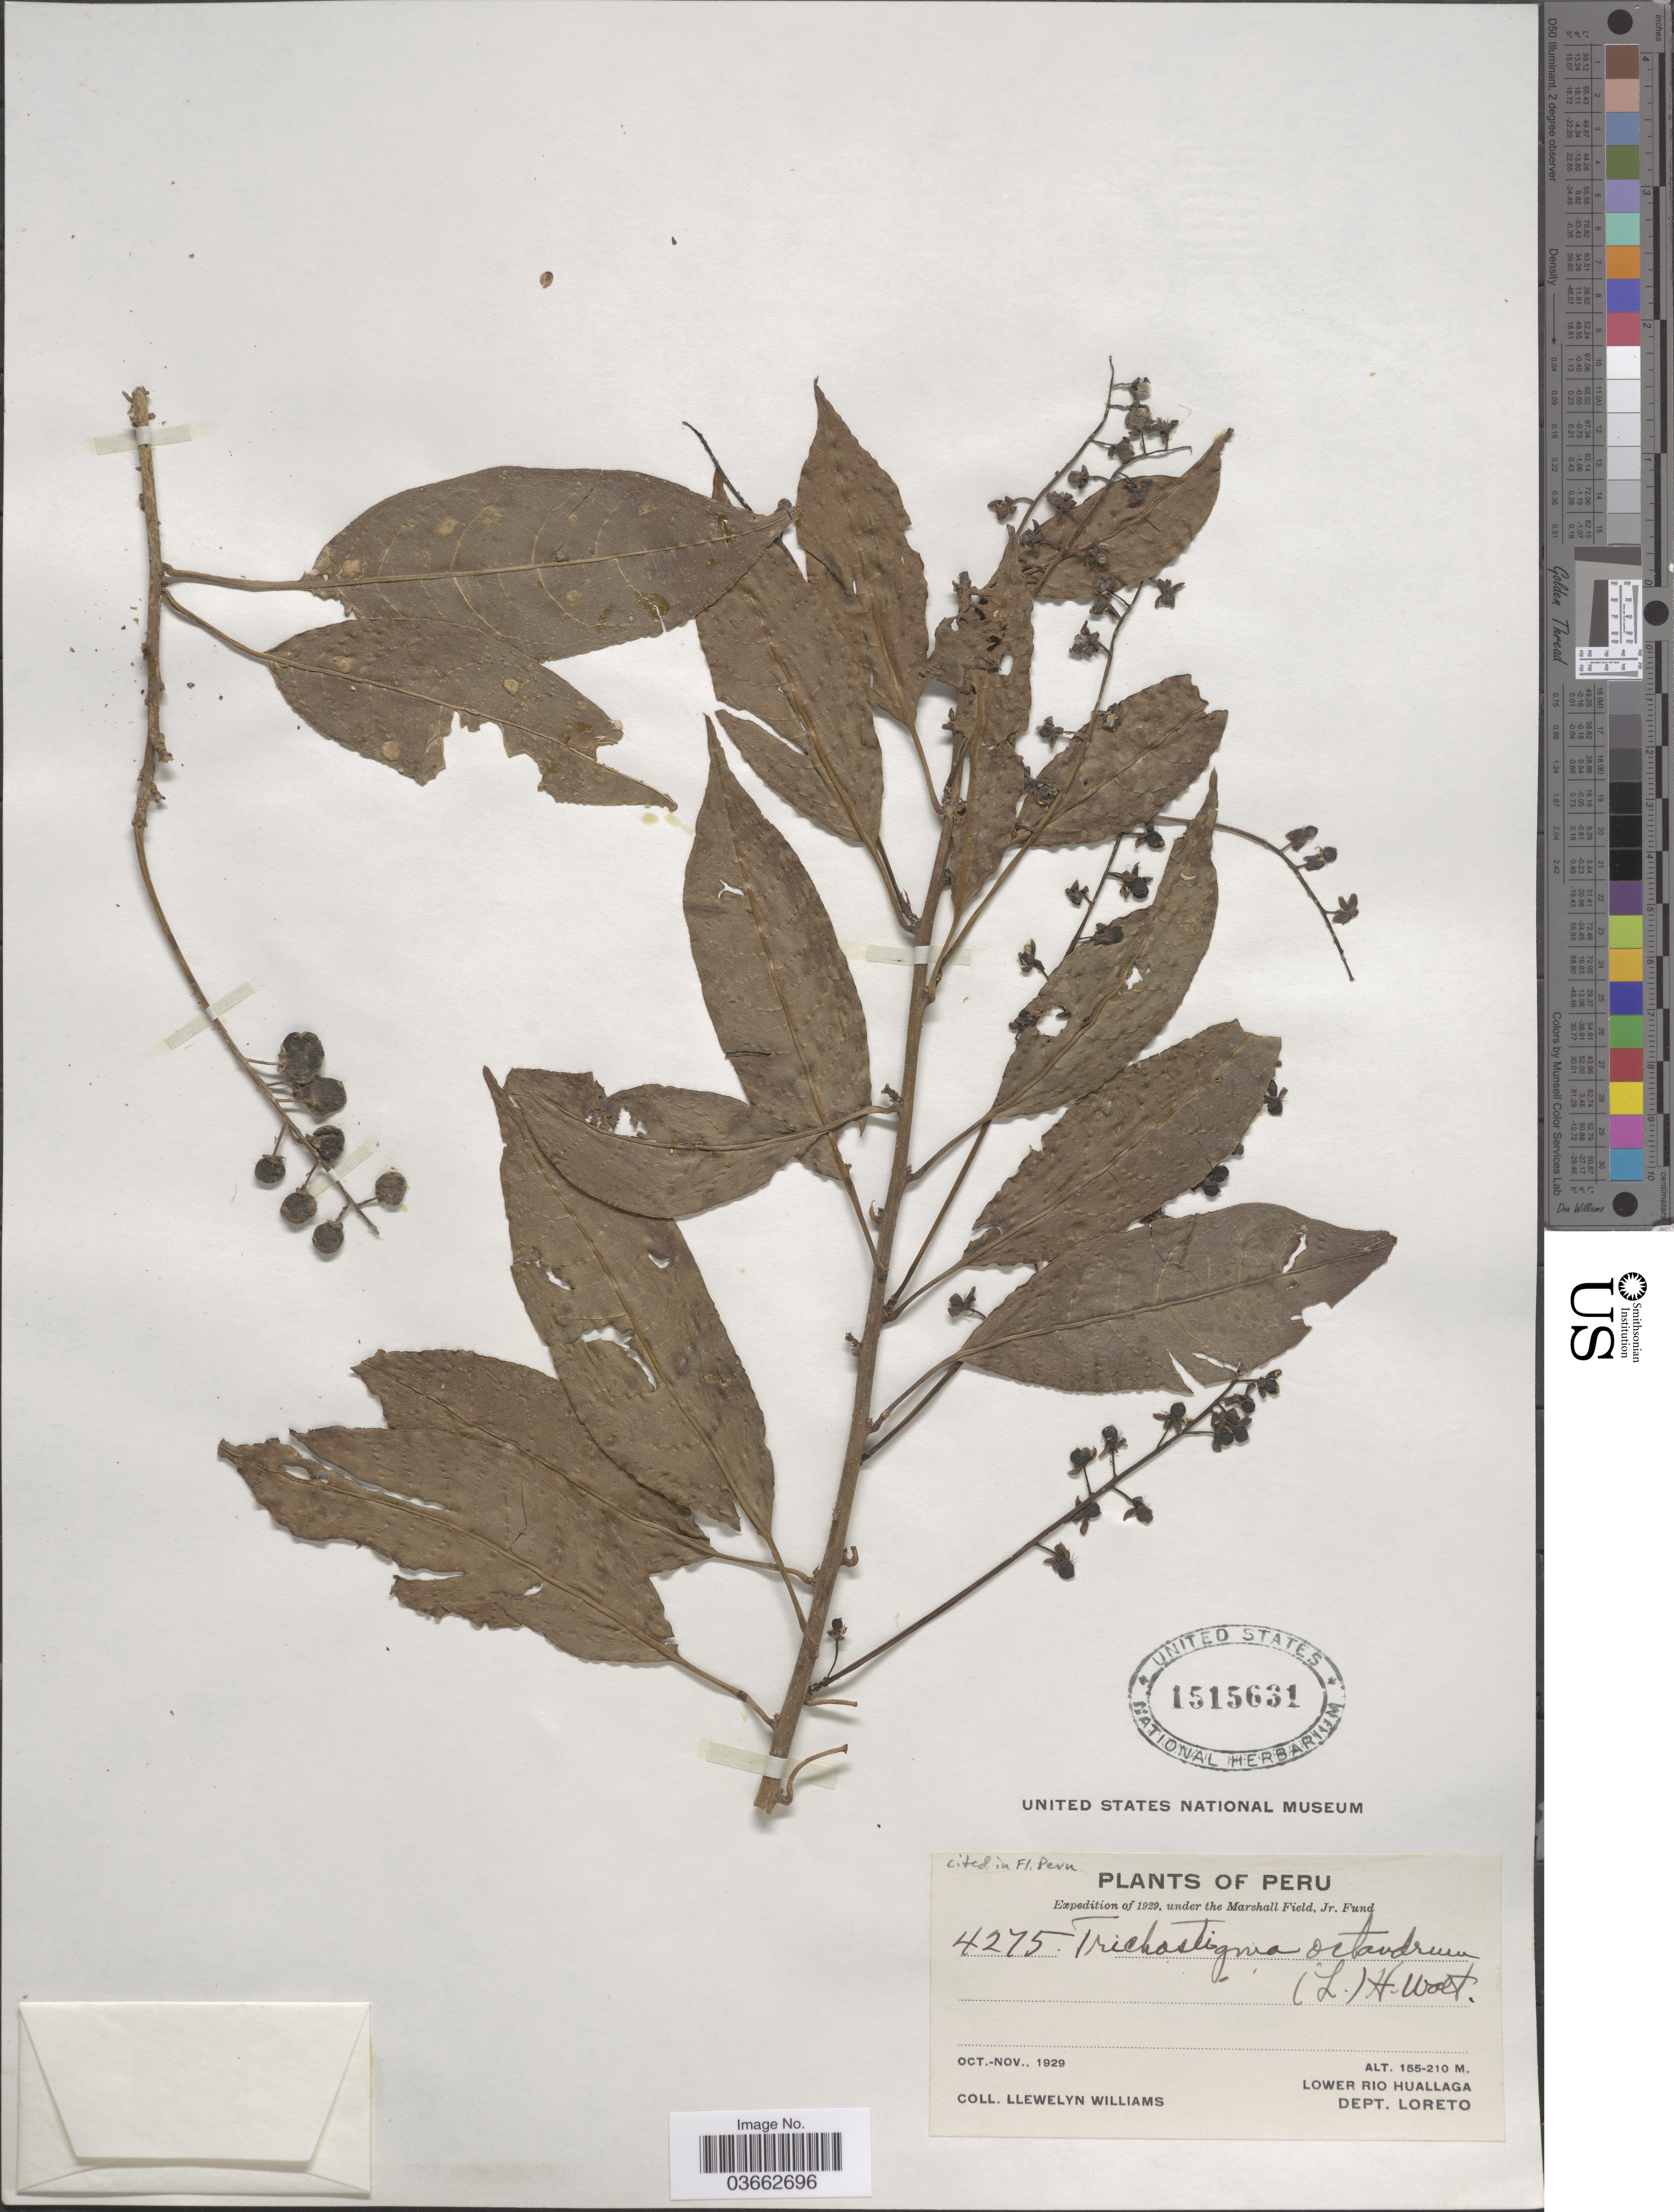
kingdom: Plantae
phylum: Tracheophyta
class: Magnoliopsida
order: Caryophyllales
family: Phytolaccaceae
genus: Trichostigma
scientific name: Trichostigma octandrum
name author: (L.) H. Walter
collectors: Ll. Williams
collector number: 4275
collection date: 1929-10/1929-11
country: Peru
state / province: Loreto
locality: Lower Rio Huallaga. Dept. Loreto.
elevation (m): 155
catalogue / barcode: US 1515631